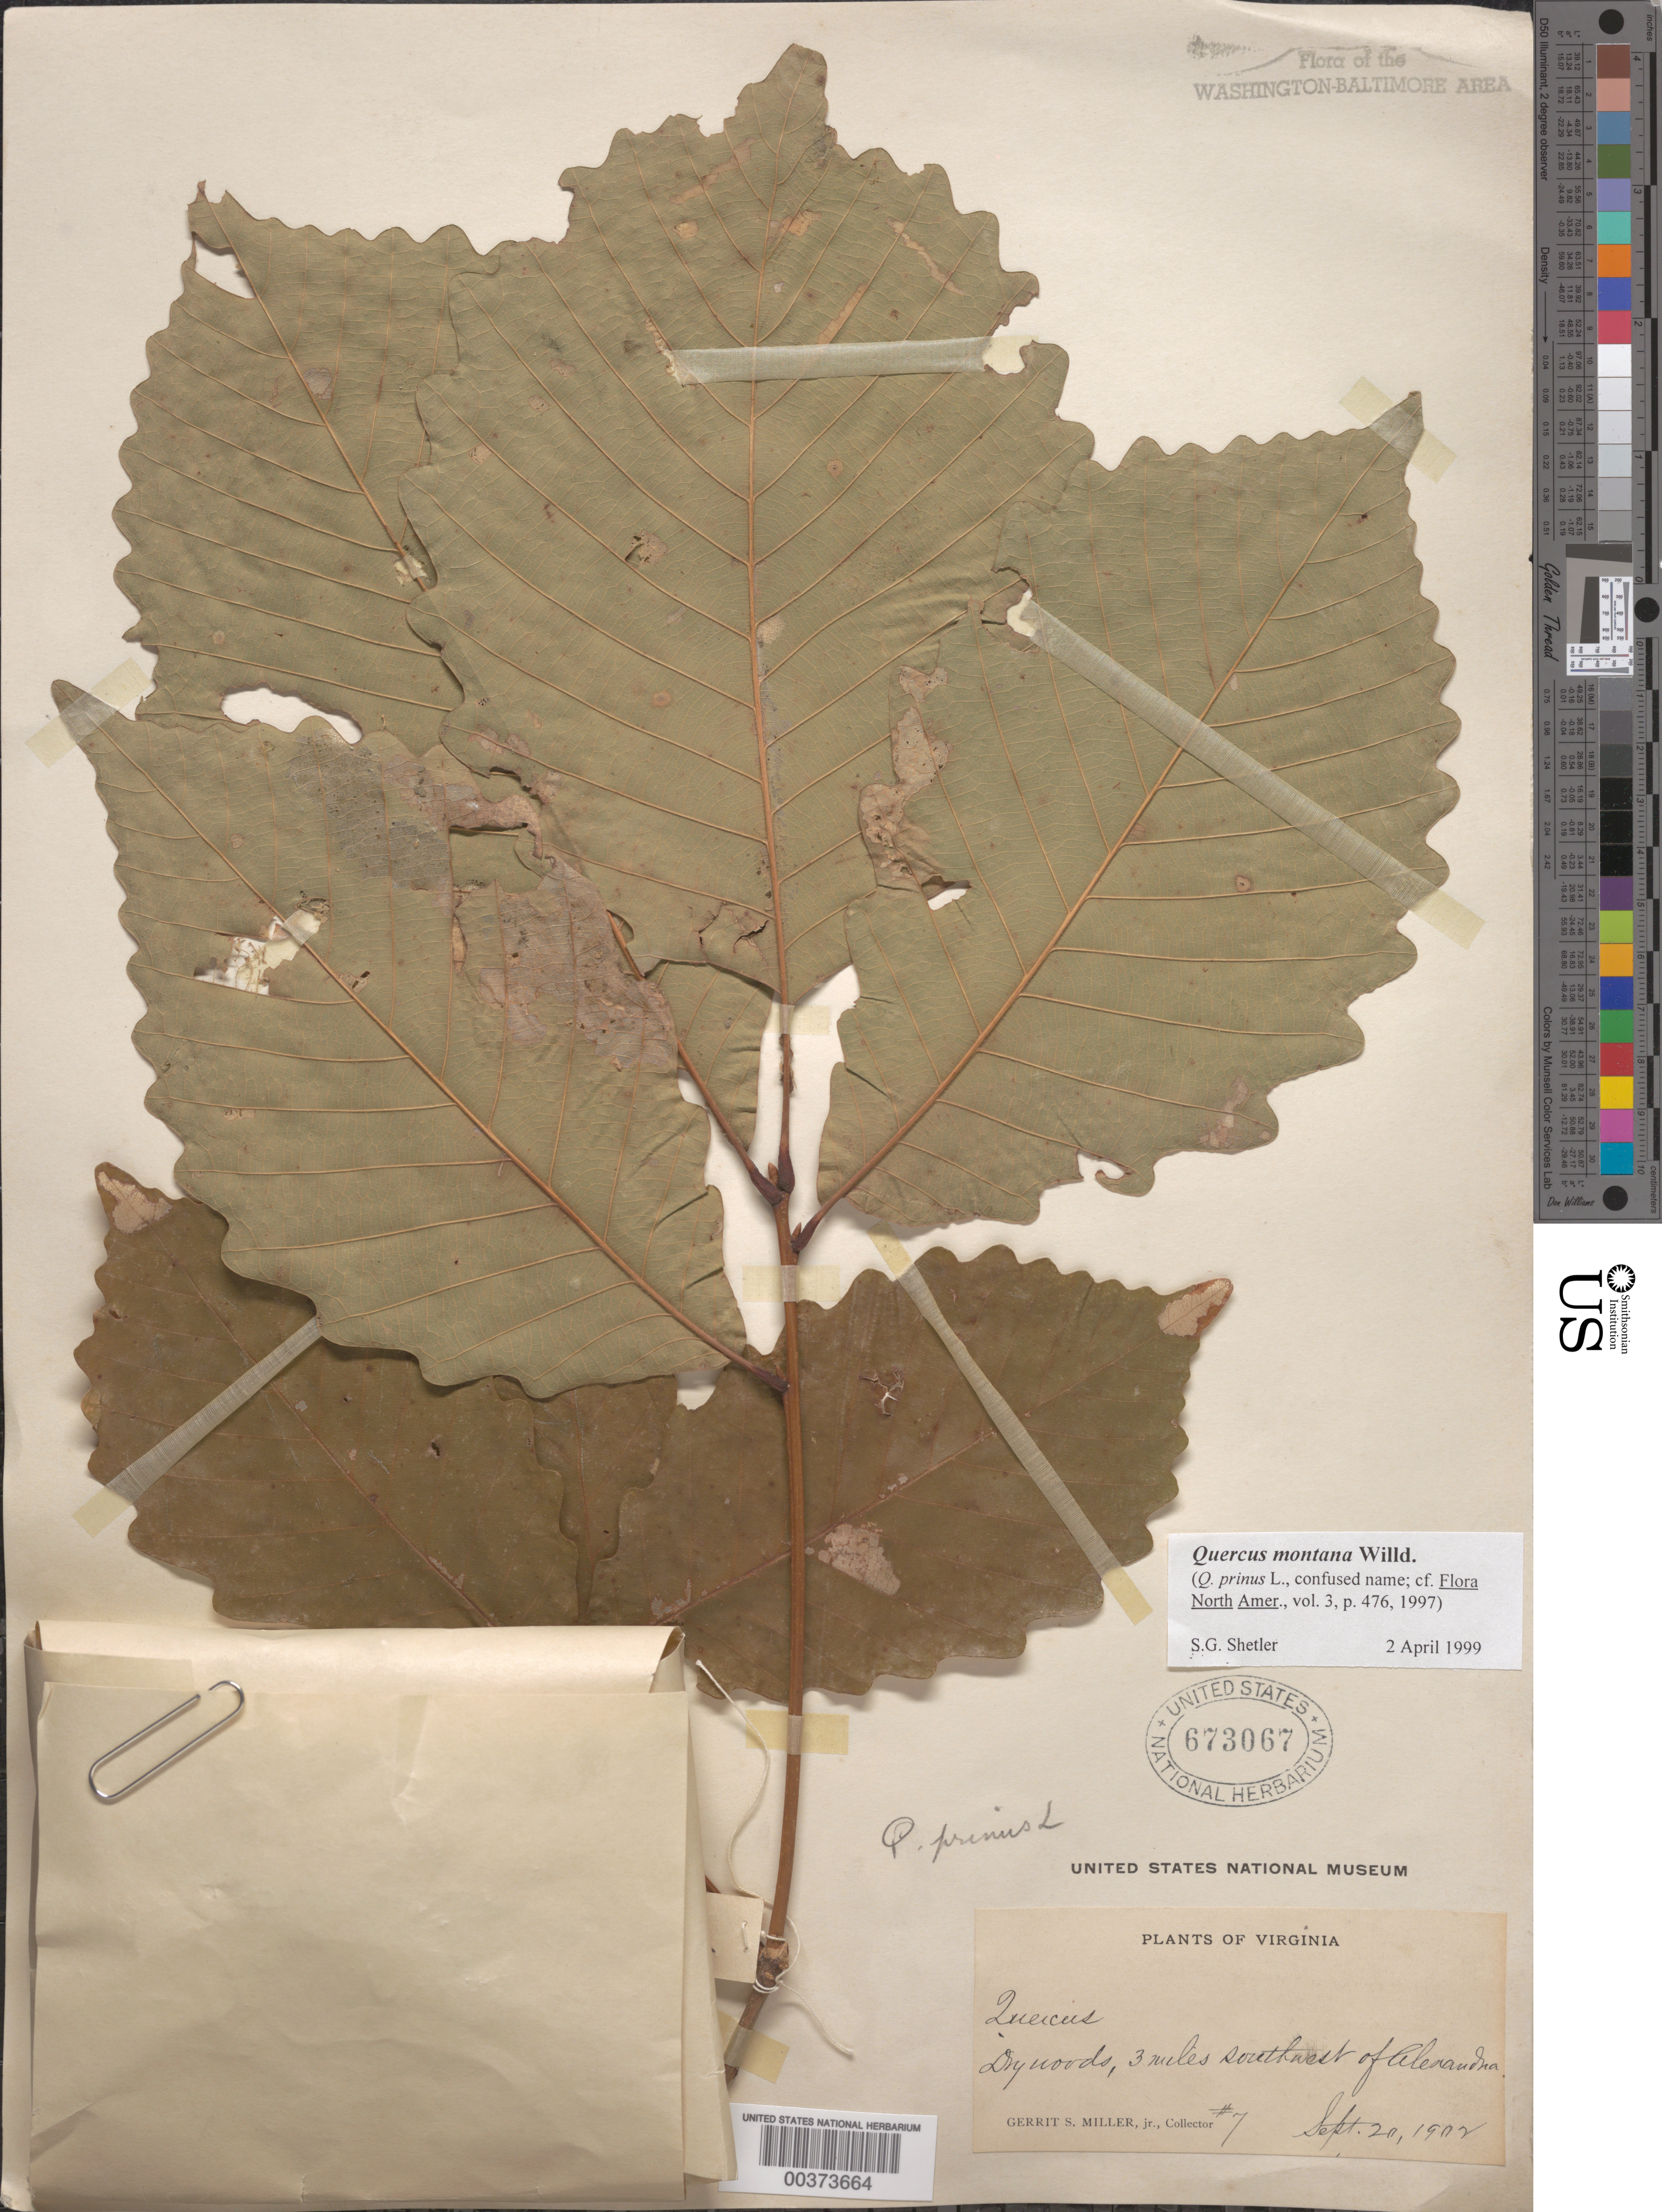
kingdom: Plantae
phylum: Tracheophyta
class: Magnoliopsida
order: Fagales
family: Fagaceae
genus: Quercus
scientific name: Quercus montana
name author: Willd.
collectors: G. S. Miller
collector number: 7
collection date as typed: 20 Sep 1902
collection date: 1902-09-20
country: United States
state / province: Virginia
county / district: Fairfax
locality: Southwest of Alexandria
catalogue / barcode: US 673067